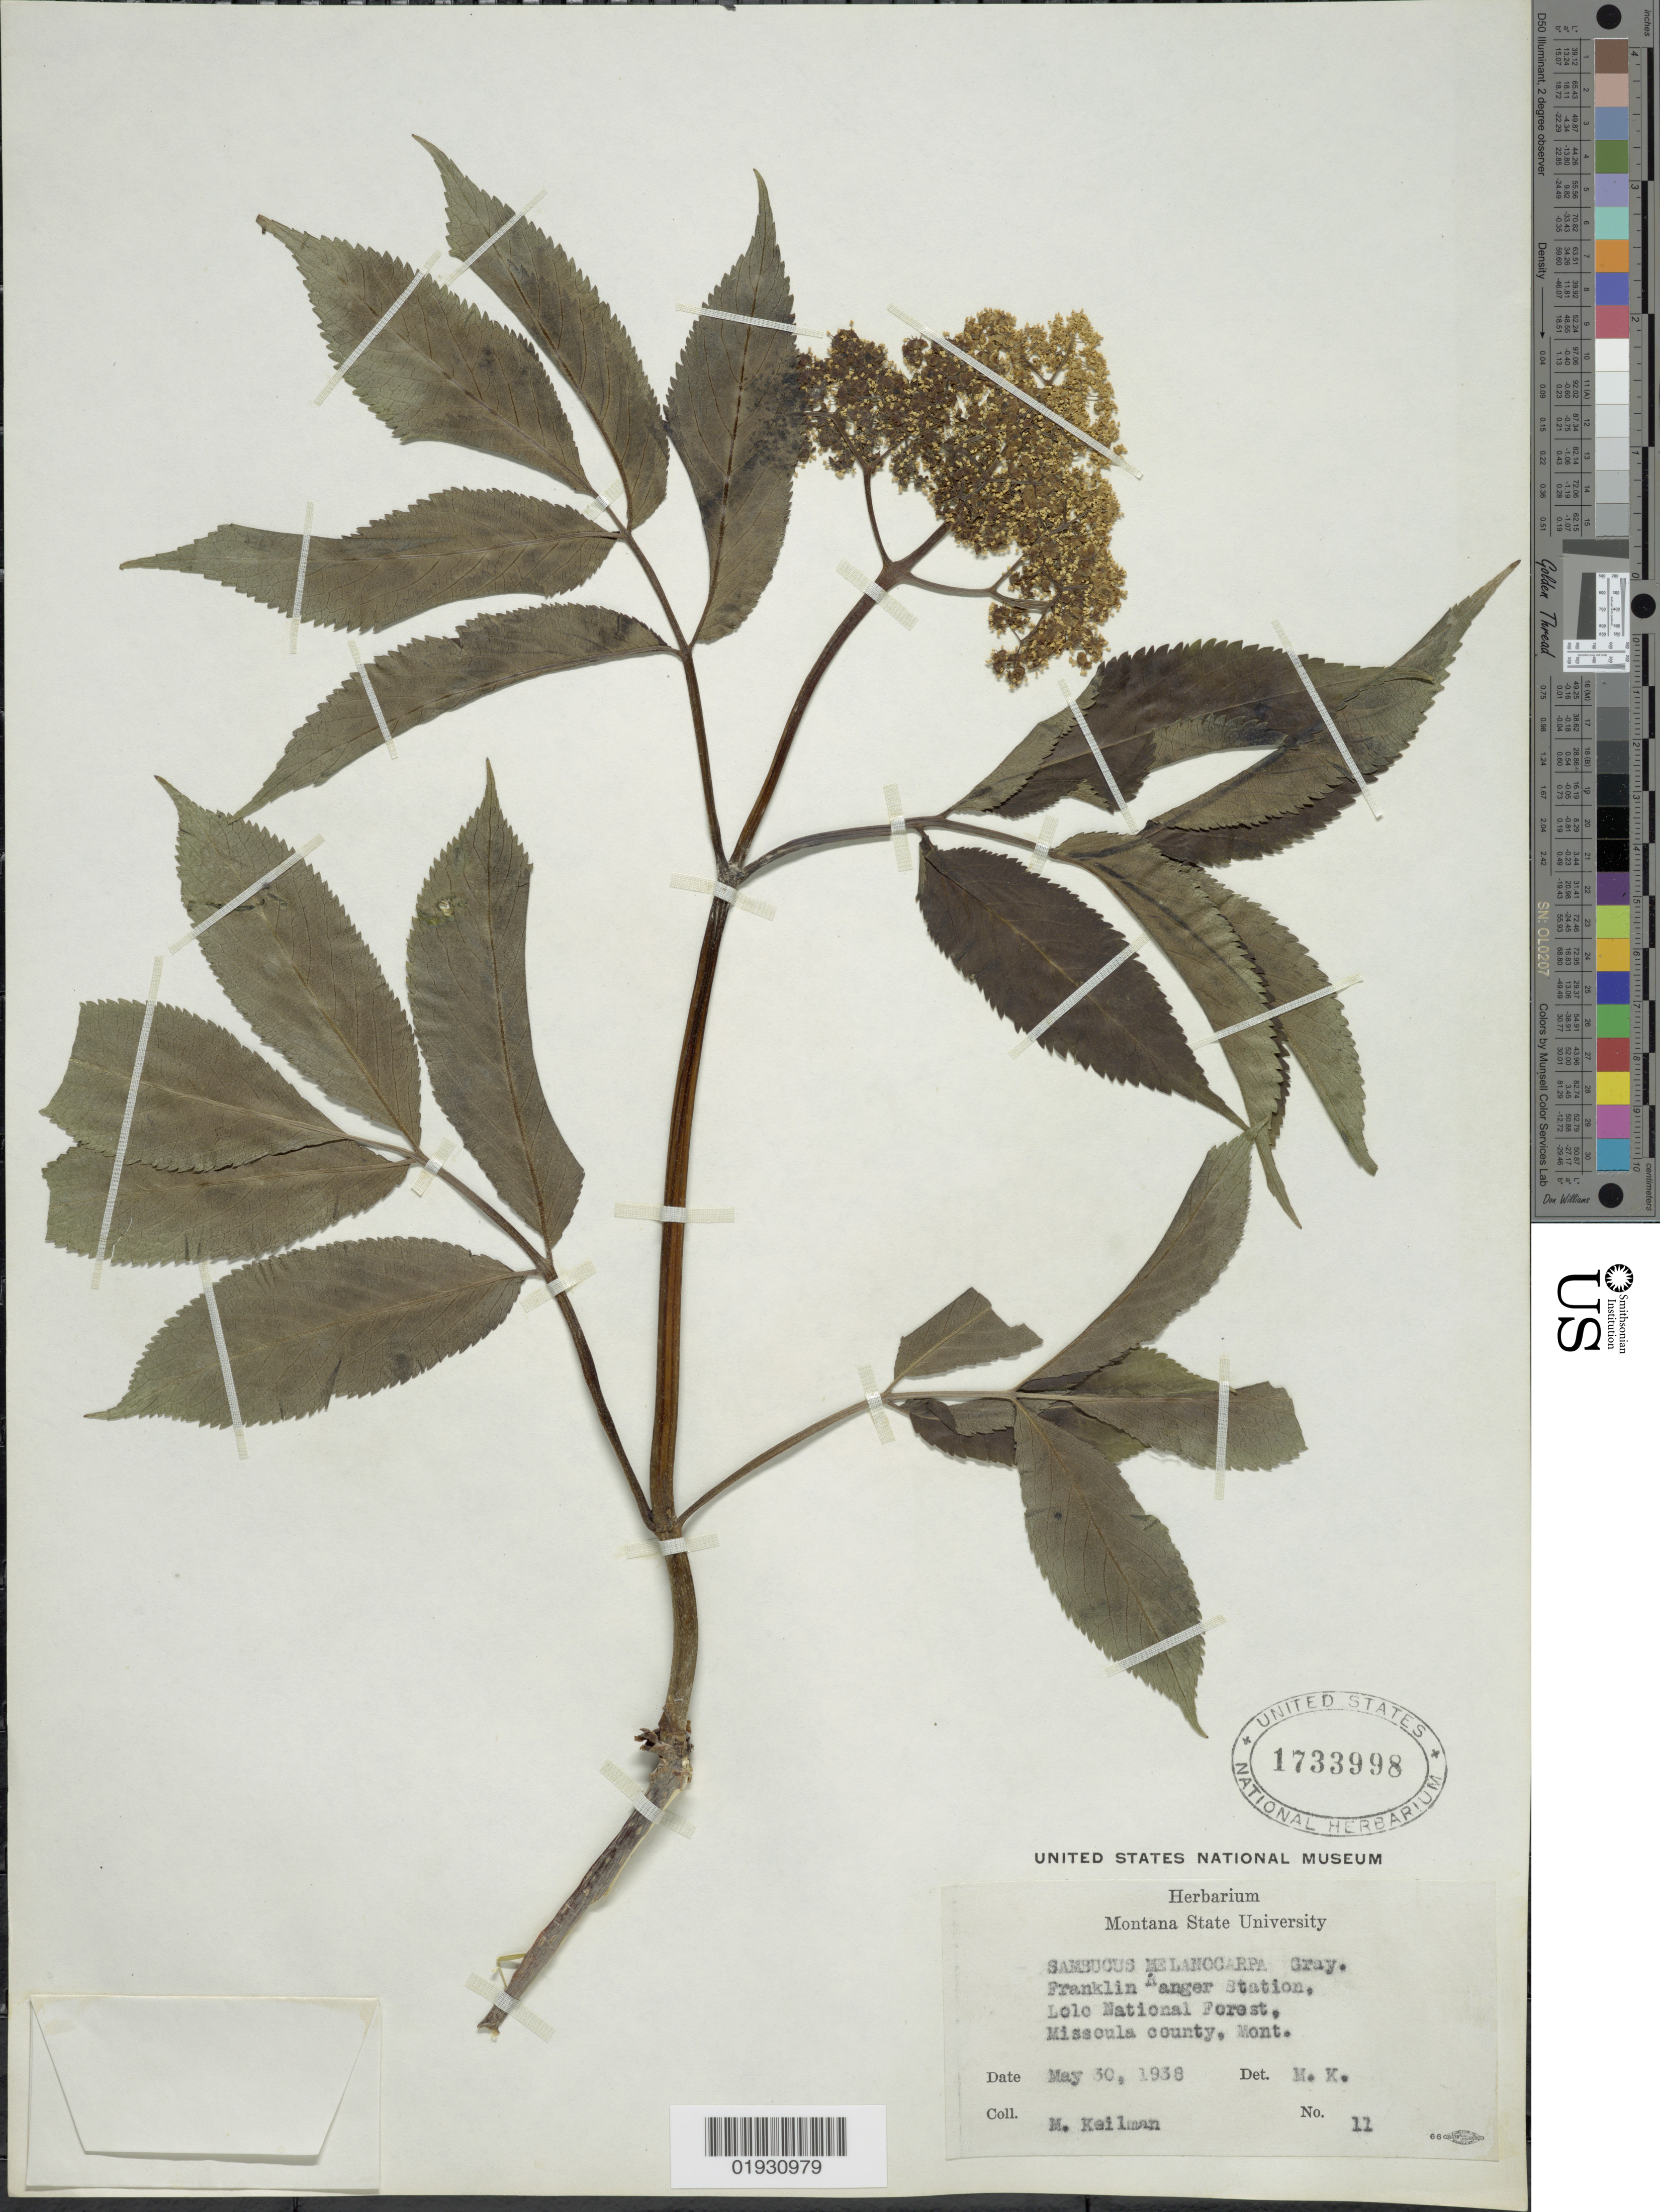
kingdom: Plantae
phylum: Tracheophyta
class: Magnoliopsida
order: Dipsacales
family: Viburnaceae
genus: Sambucus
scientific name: Sambucus melanocarpa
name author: A. Gray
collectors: M. Keilman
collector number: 11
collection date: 1938-05-30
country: United States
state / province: Montana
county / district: Missoula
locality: Franklin Ranger Station, Lolo National Forest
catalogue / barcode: US 1733998